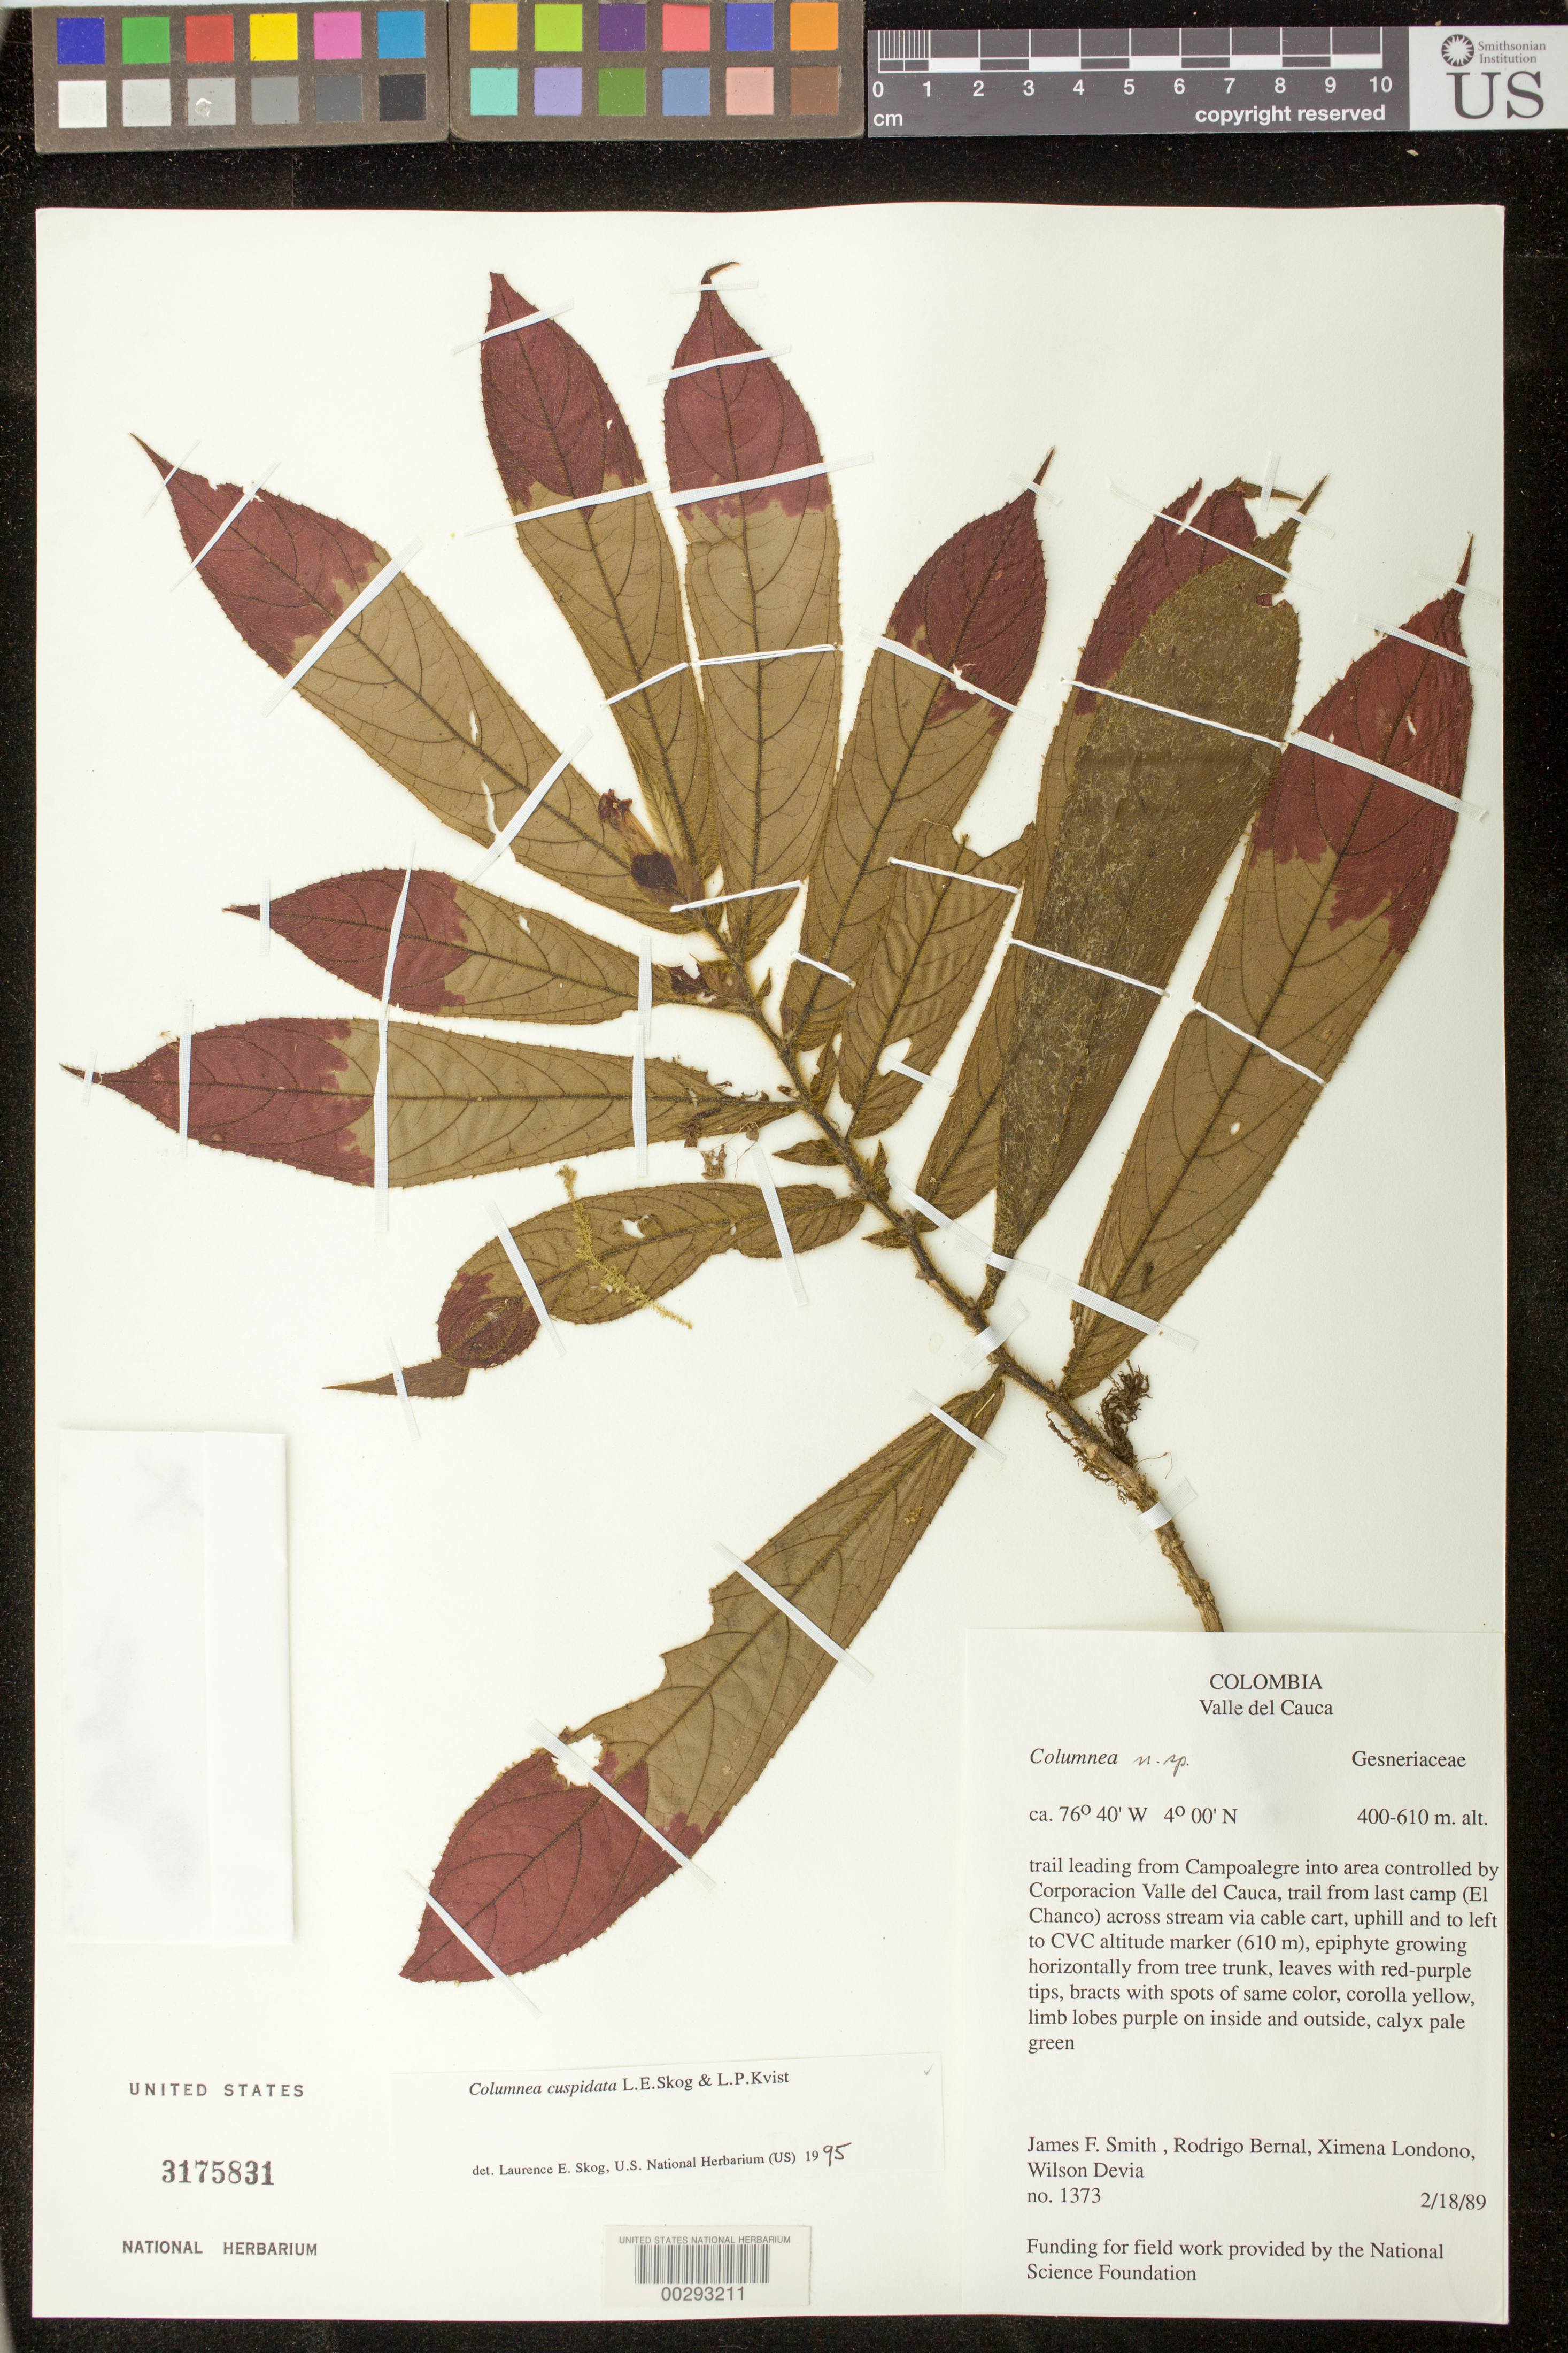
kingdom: Plantae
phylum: Tracheophyta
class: Magnoliopsida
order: Lamiales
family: Gesneriaceae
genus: Columnea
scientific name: Columnea cuspidata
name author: L.E. Skog & L.P. Kvist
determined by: Skog, Laurence E.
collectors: J. Smith, R. Bernal, X. Londoño & W. Devia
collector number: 1373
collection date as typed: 18 Feb 1989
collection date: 1989-02-18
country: Colombia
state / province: Valle del Cauca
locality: From Campoalegre in area of Corporacion Valle del Cauca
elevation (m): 400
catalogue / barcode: US 3175831